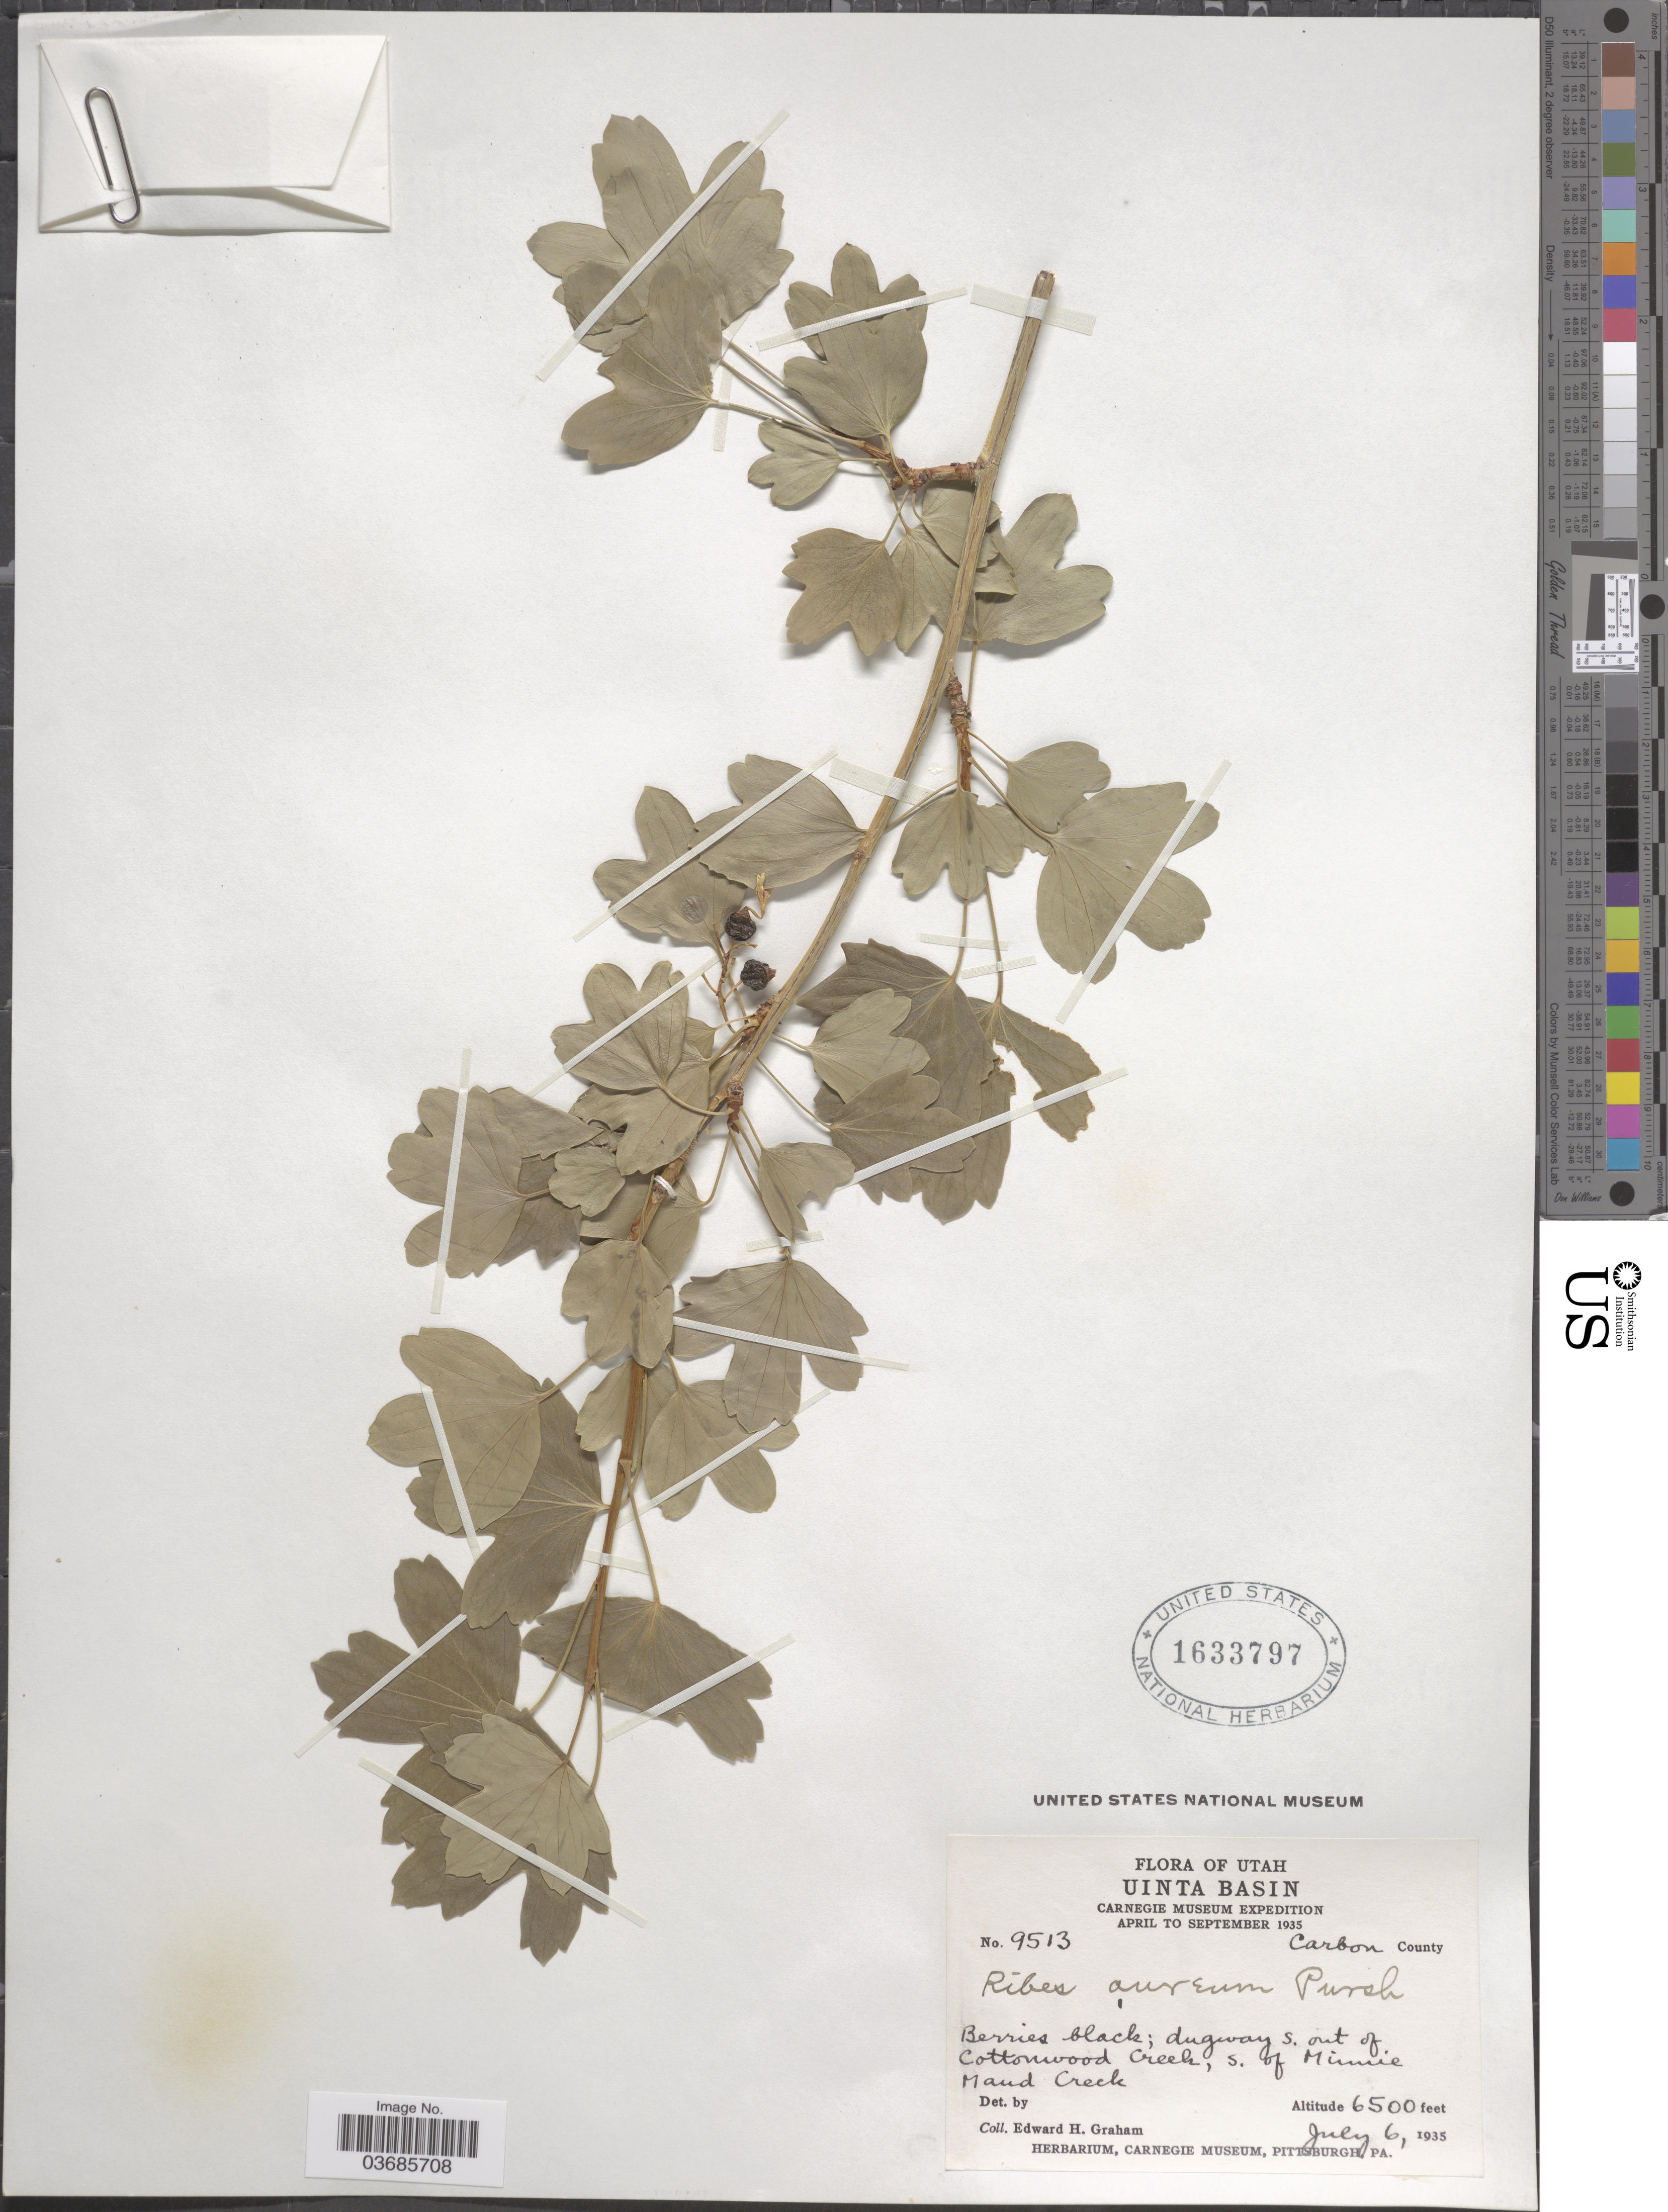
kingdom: Plantae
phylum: Tracheophyta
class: Magnoliopsida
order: Saxifragales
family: Grossulariaceae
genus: Ribes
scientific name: Ribes aureum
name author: Pursh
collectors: E. H. Graham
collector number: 9513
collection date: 1935-07-06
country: United States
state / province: Utah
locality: Uinta Basin. Carnegie Museum Expedition April to September 1935. Carbon County. Dugway S. out of Cottonwood Creek, S. of Minnie Maud Creek.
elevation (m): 1981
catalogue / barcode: US 1633797